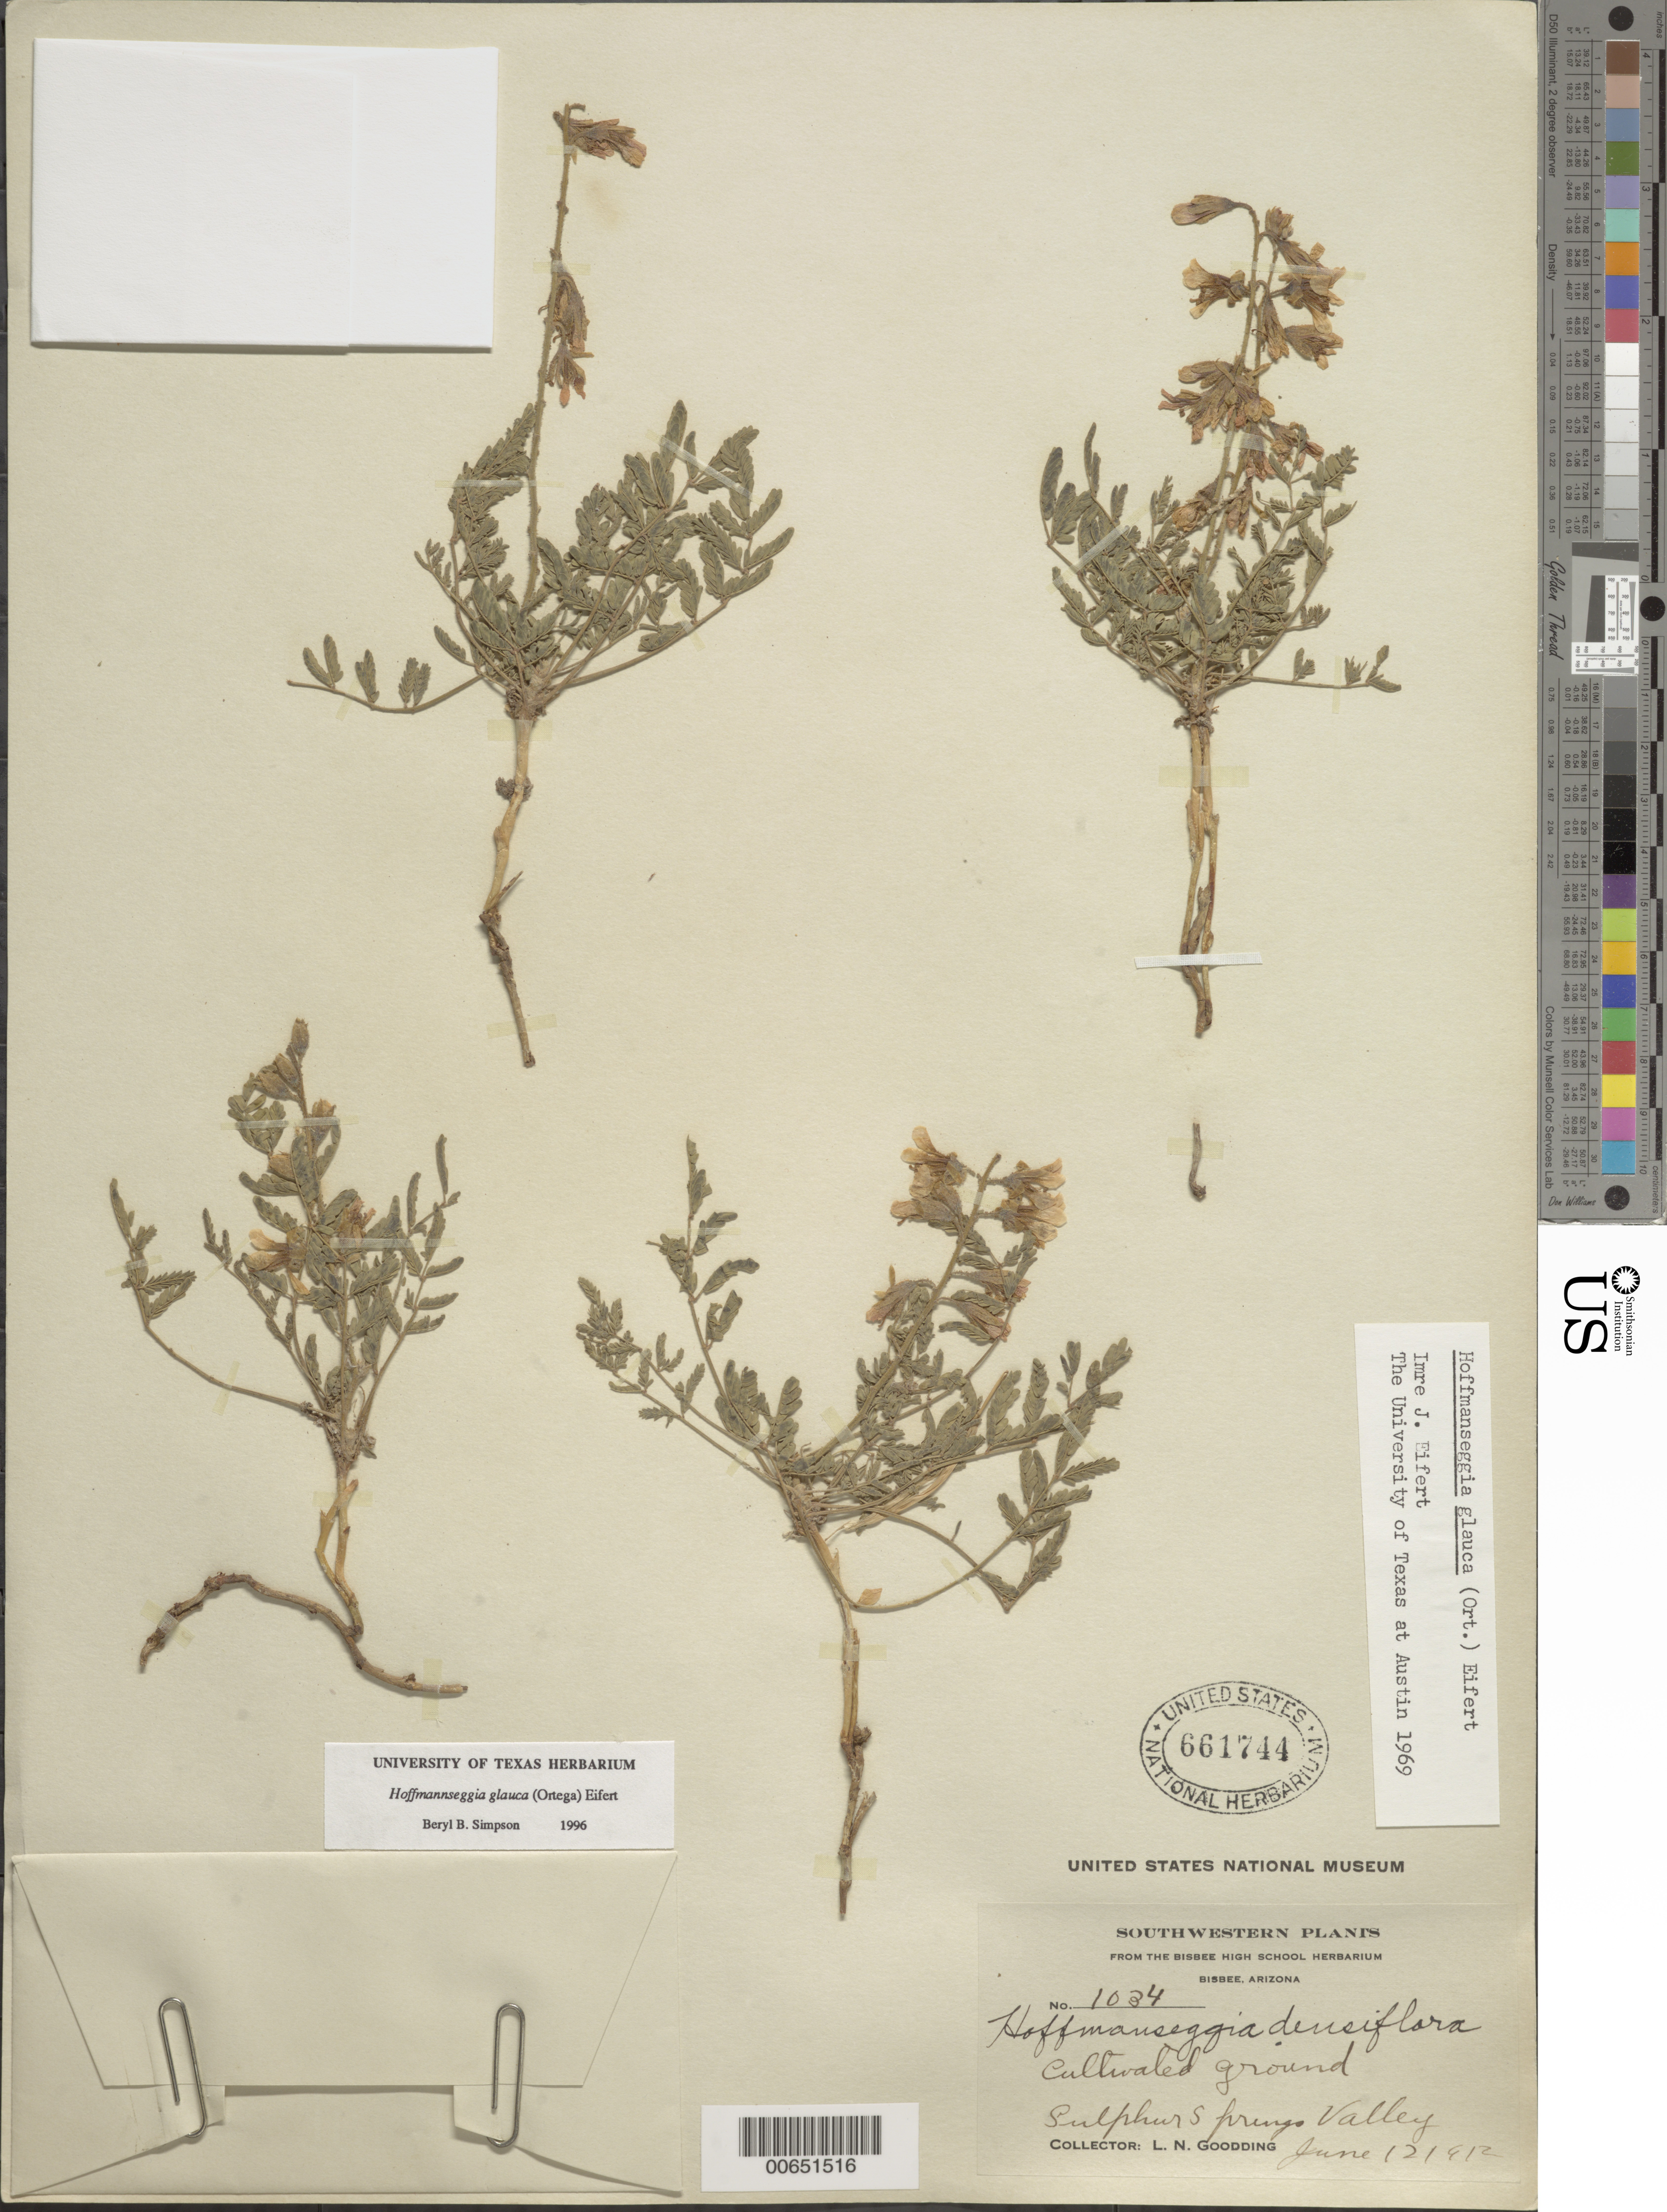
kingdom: Plantae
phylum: Tracheophyta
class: Magnoliopsida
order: Fabales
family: Fabaceae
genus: Hoffmannseggia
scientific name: Hoffmannseggia glauca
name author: (Ortega) Eifert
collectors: L. N. Goodding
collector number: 1034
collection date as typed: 12 Jun 1912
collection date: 1912-06-12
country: United States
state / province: Arizona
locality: Bisbee, Sulphur Springs Valley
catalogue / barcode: US 661744